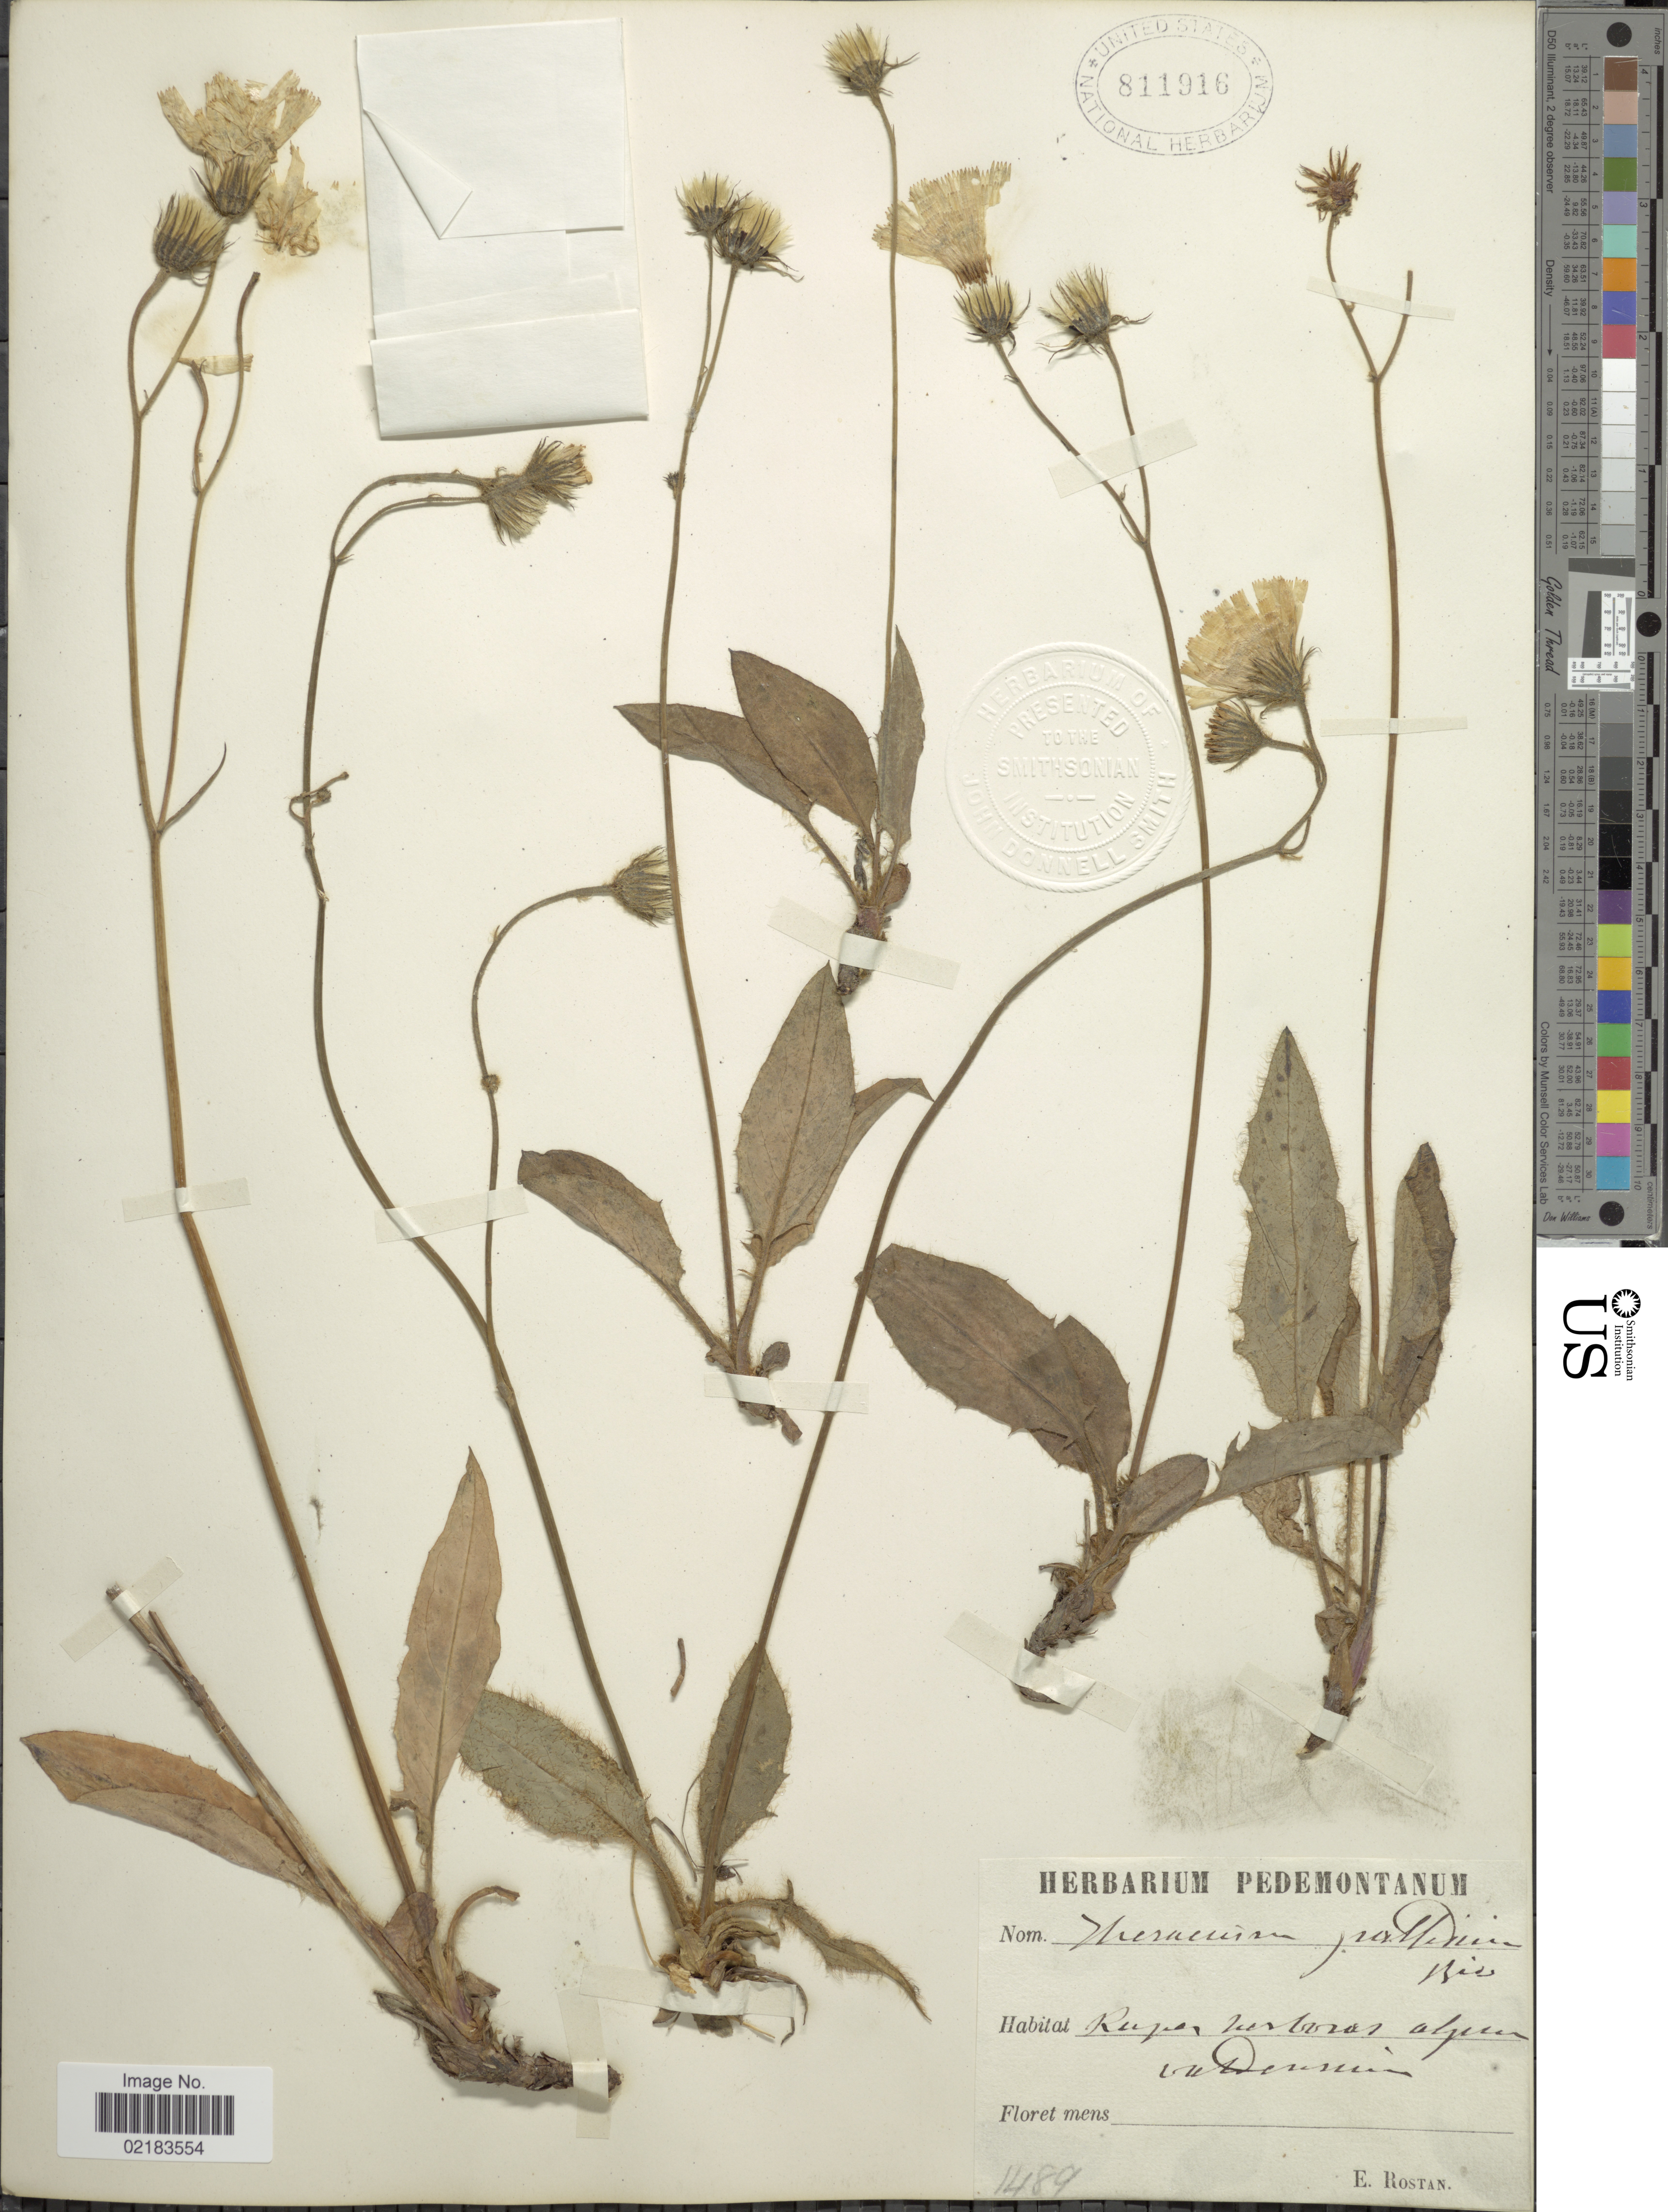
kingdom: Plantae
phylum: Tracheophyta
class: Magnoliopsida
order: Asterales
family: Asteraceae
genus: Hieracium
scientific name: Hieracium schmidtii subsp. pallidum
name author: (Biv.) O. Bolòs & Vigo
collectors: E. Rostan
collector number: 1489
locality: Rupen merbores alpen van Derusuim [interpreted]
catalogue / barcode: US 811916